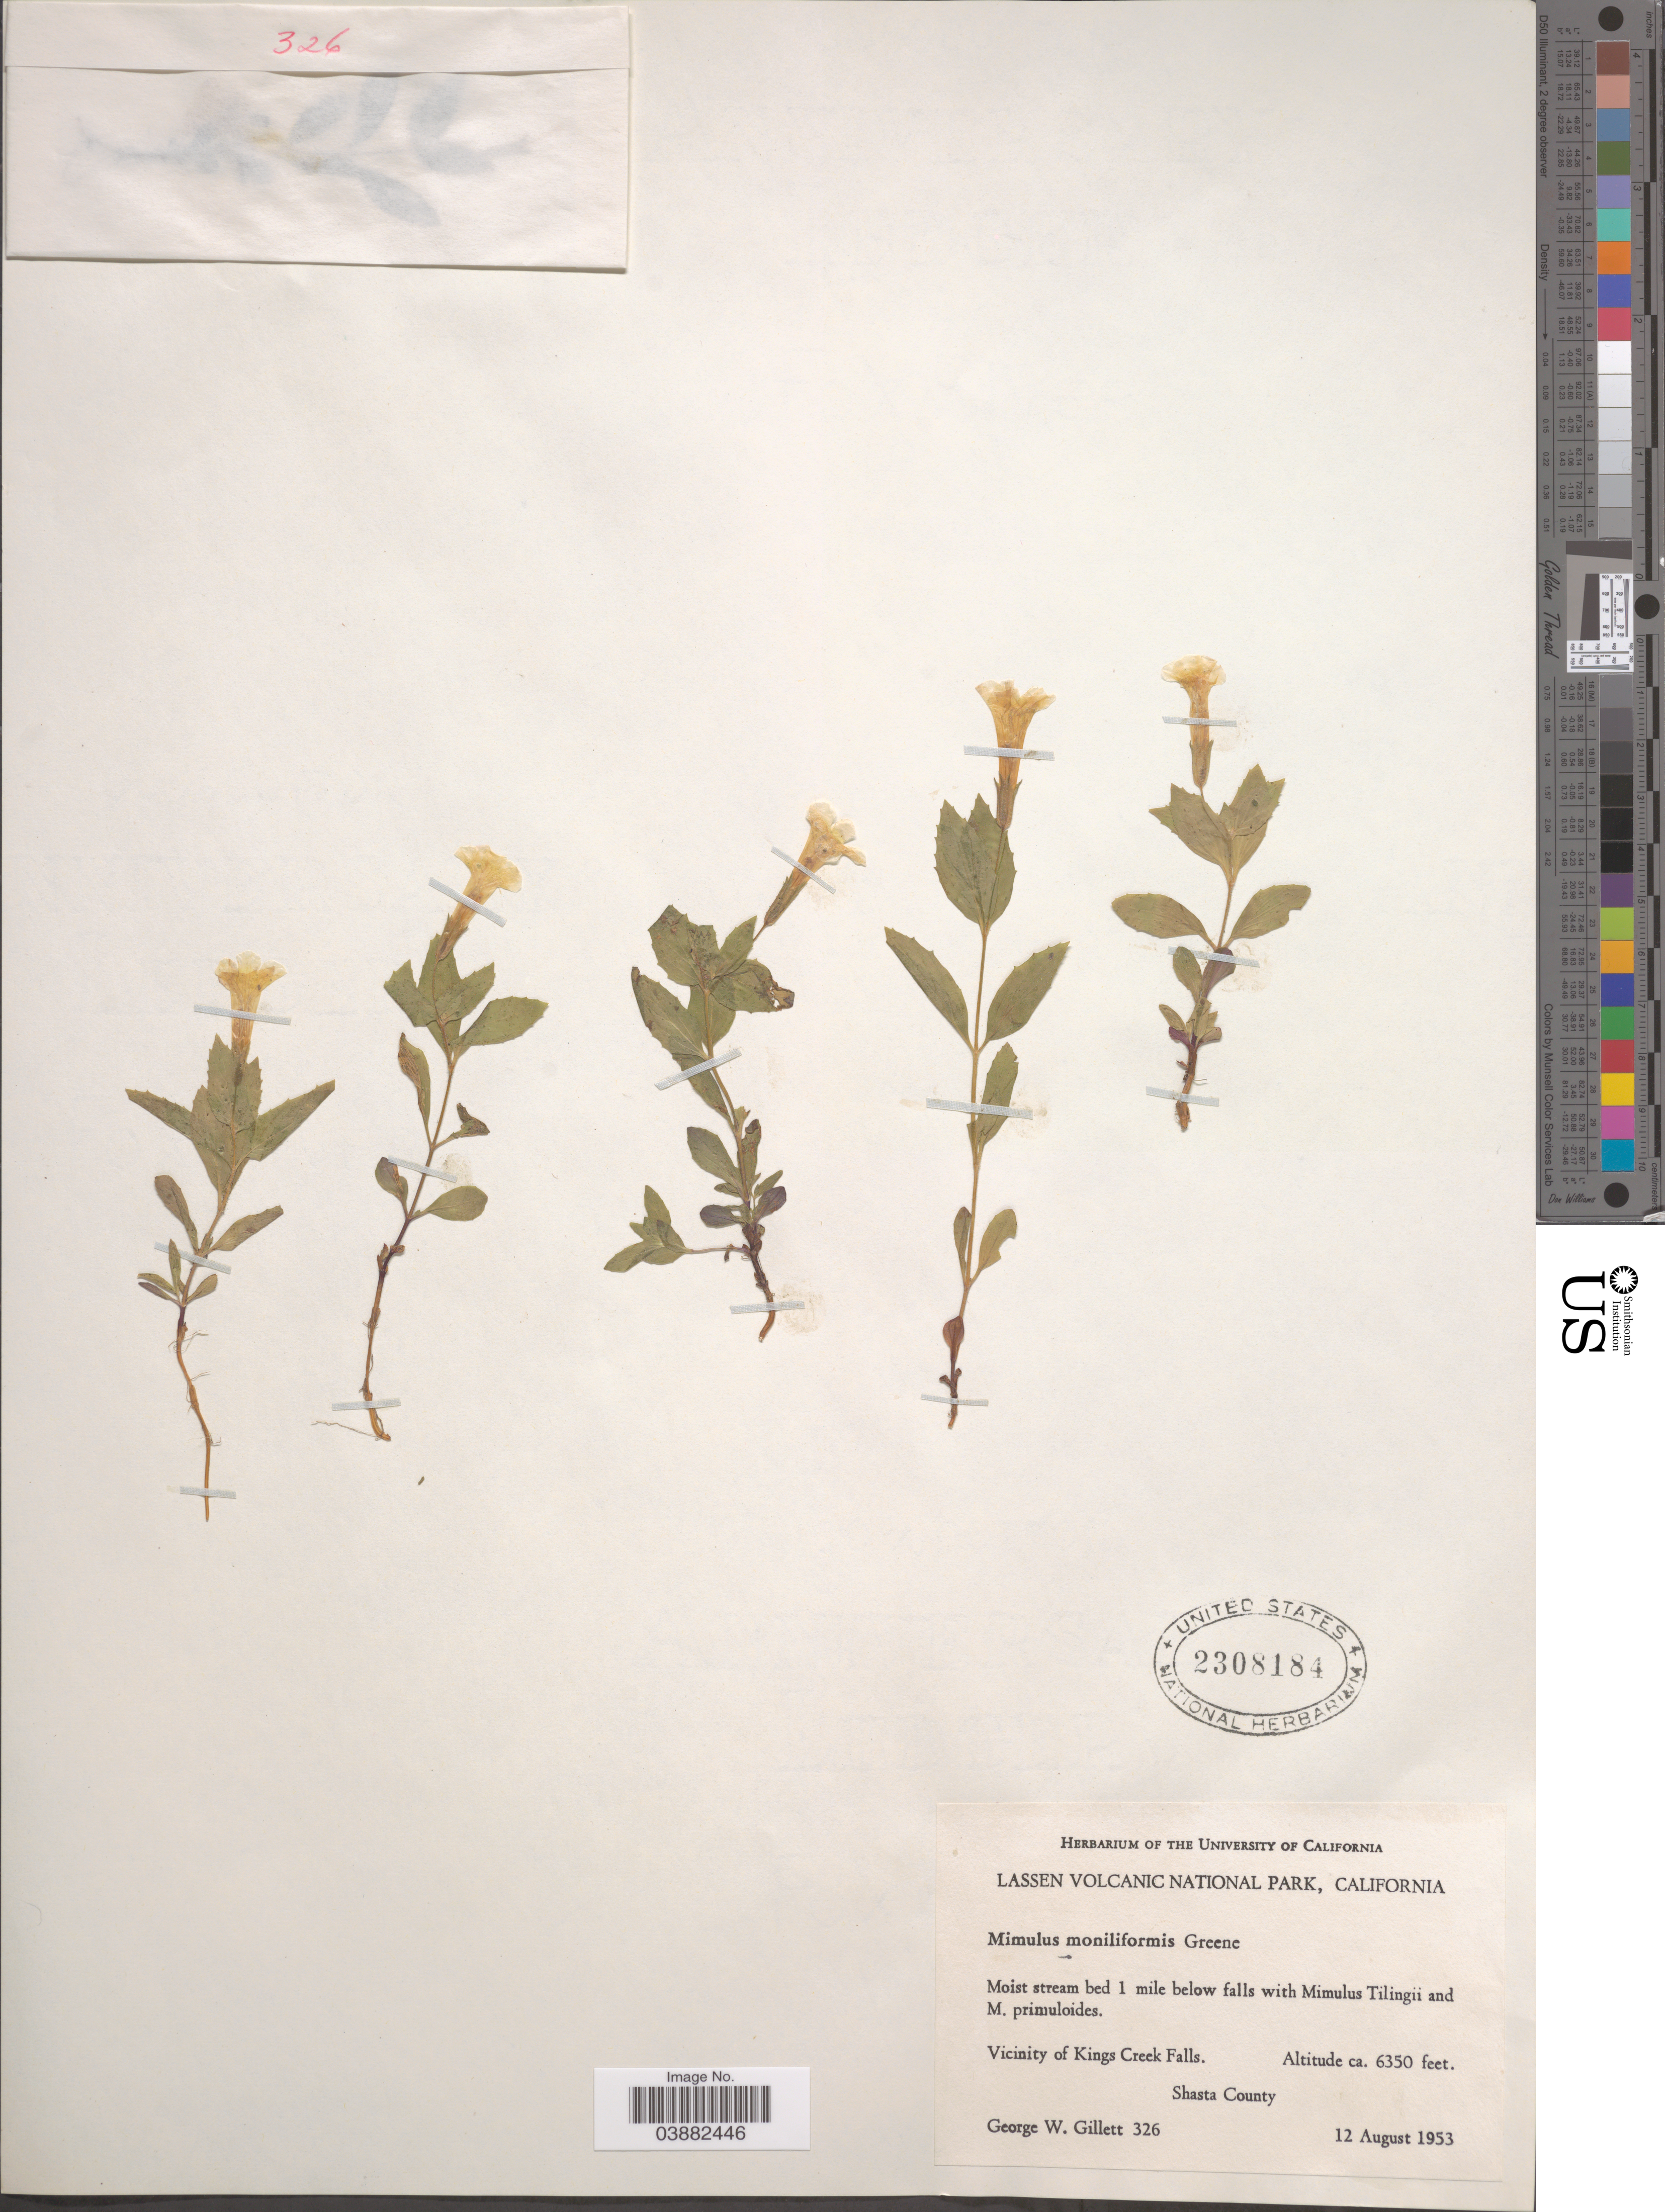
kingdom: Plantae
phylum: Tracheophyta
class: Magnoliopsida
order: Lamiales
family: Phrymaceae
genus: Mimulus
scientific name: Mimulus moniliformis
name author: Greene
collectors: G. Gillett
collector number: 326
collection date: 1953-08-12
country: United States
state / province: California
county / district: Shasta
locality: Lassen Volcanic National Park. Vicinity of Kings Creek Falls. Shasta County.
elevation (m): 1935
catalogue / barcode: US 2308184